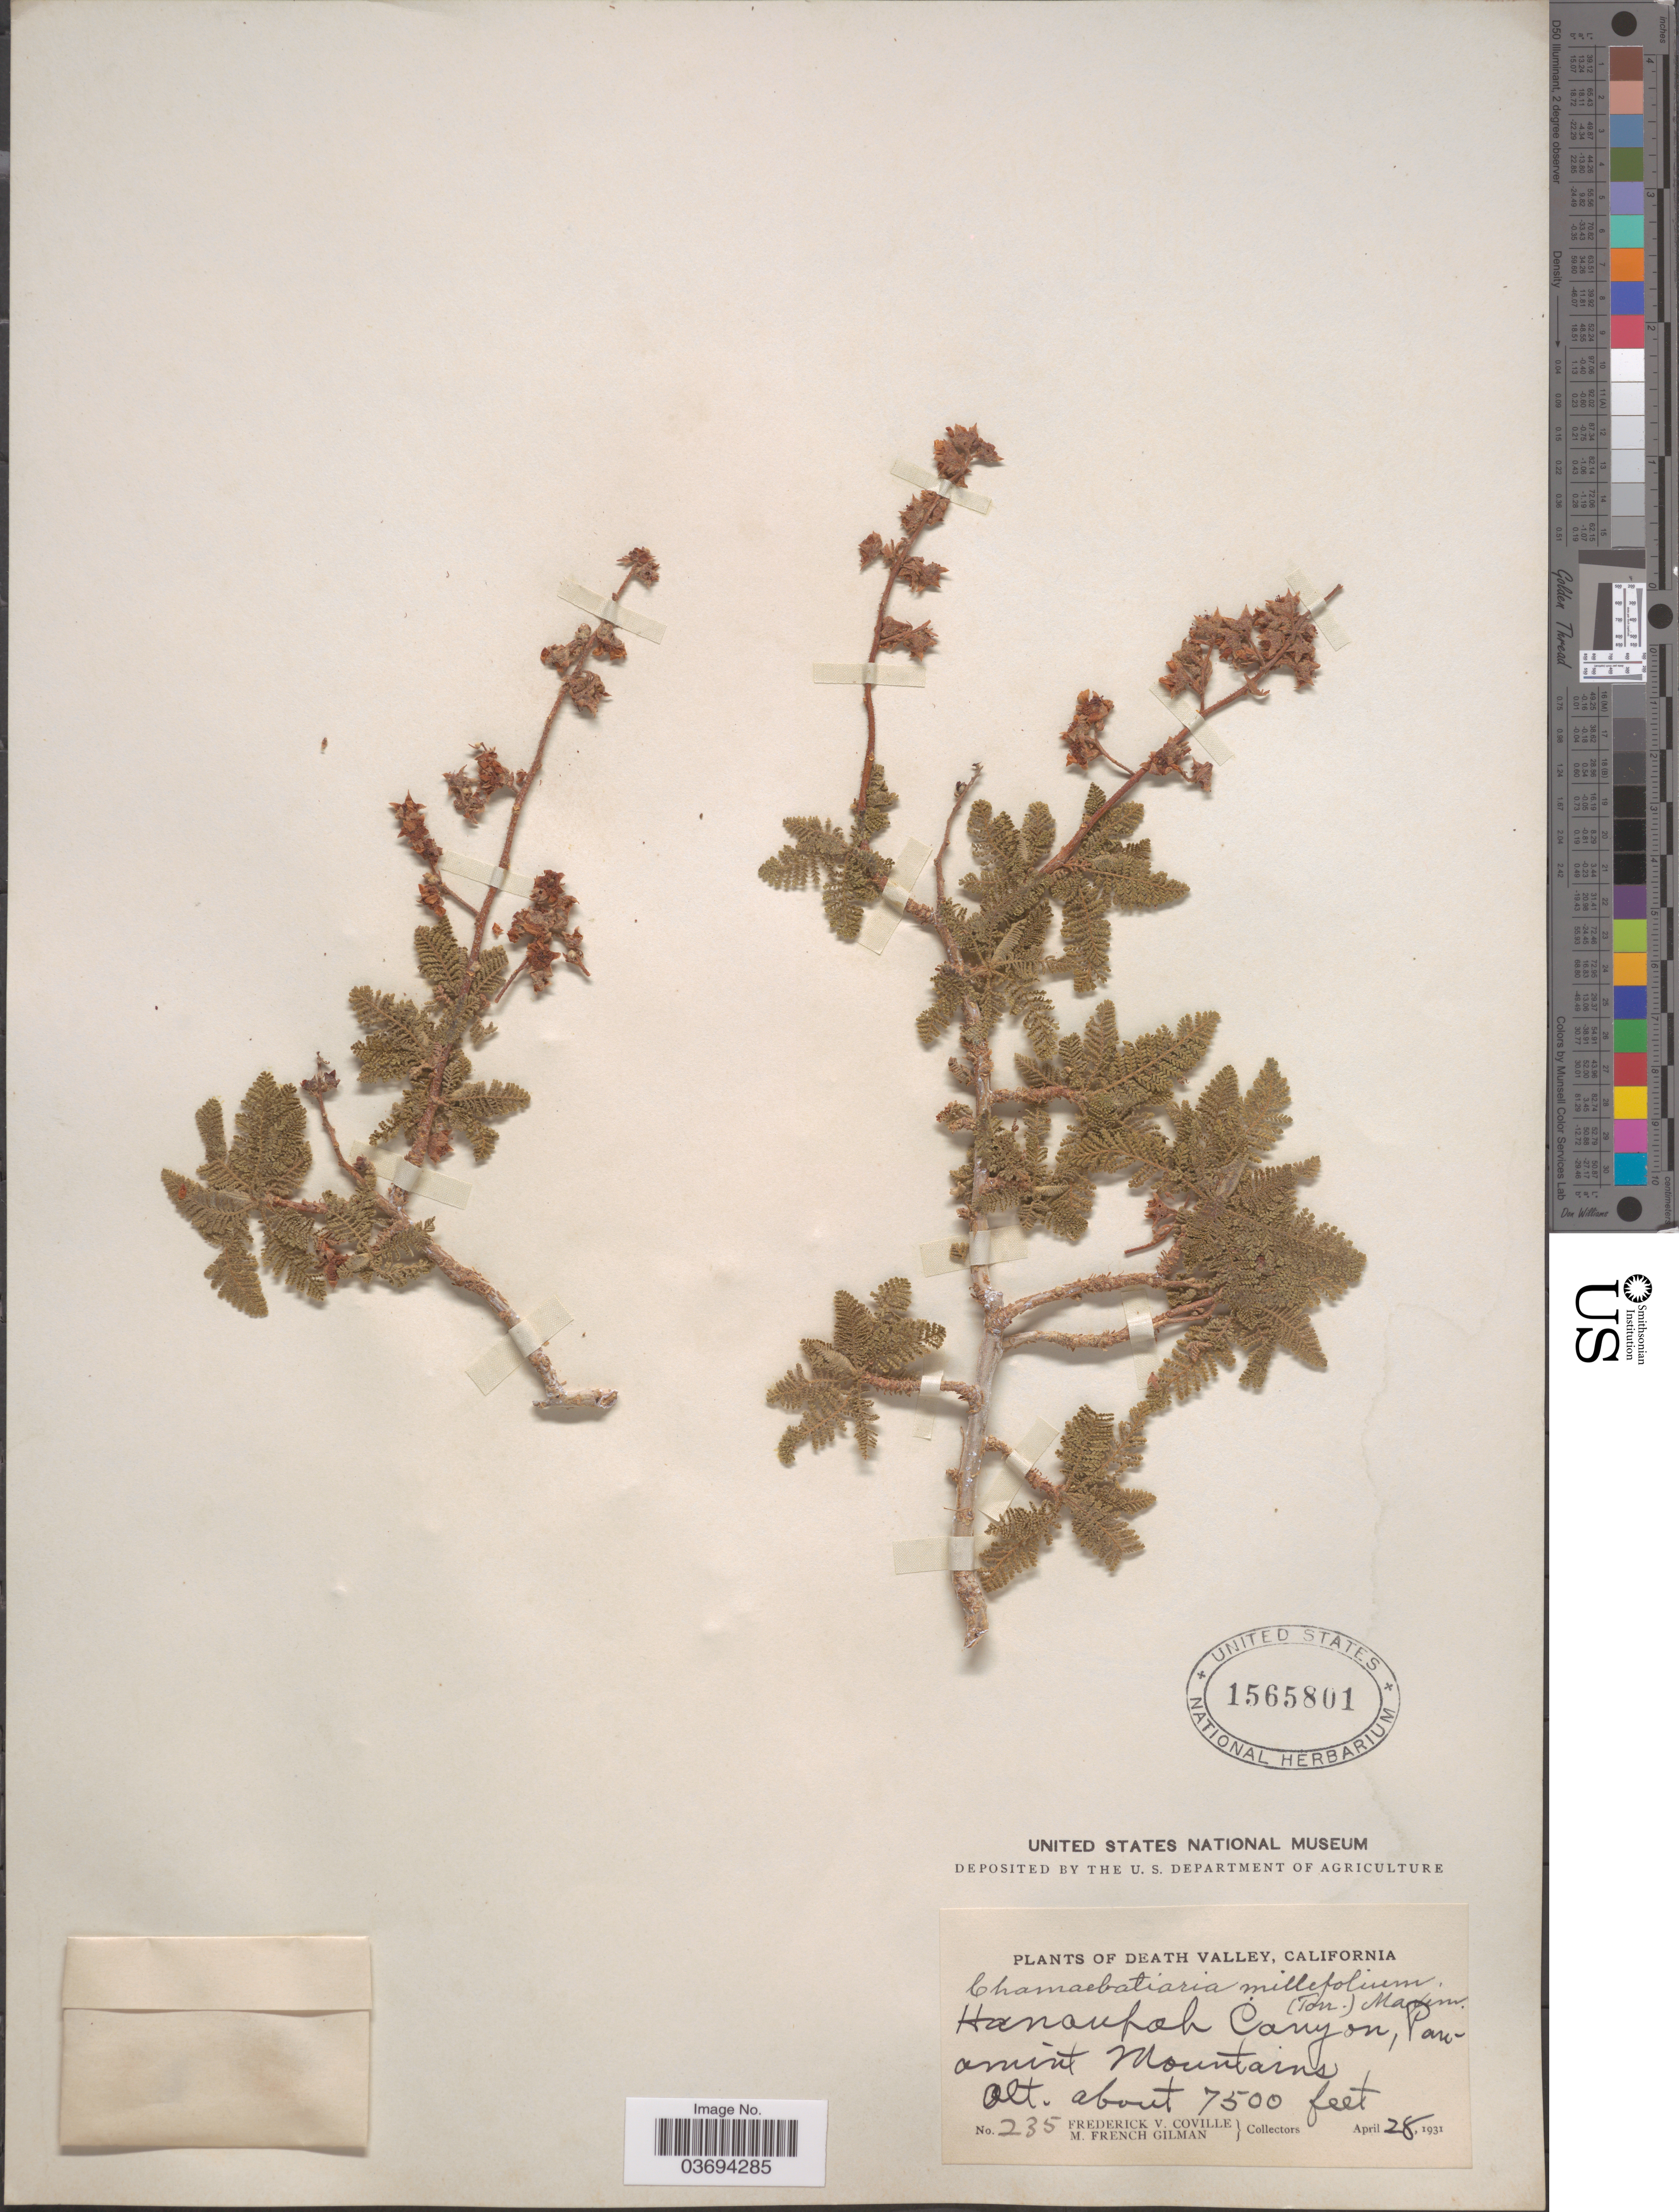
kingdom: Plantae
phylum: Tracheophyta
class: Magnoliopsida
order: Rosales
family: Rosaceae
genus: Chamaebatiaria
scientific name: Chamaebatiaria millefolium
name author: (Torr.) Maxim.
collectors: F. V. Coville & M. F. Gilman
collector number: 235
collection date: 1931-04-28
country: United States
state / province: California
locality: Death Valley. Hanaupah Canyon, Panamint Mountains.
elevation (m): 2286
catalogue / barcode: US 1565801